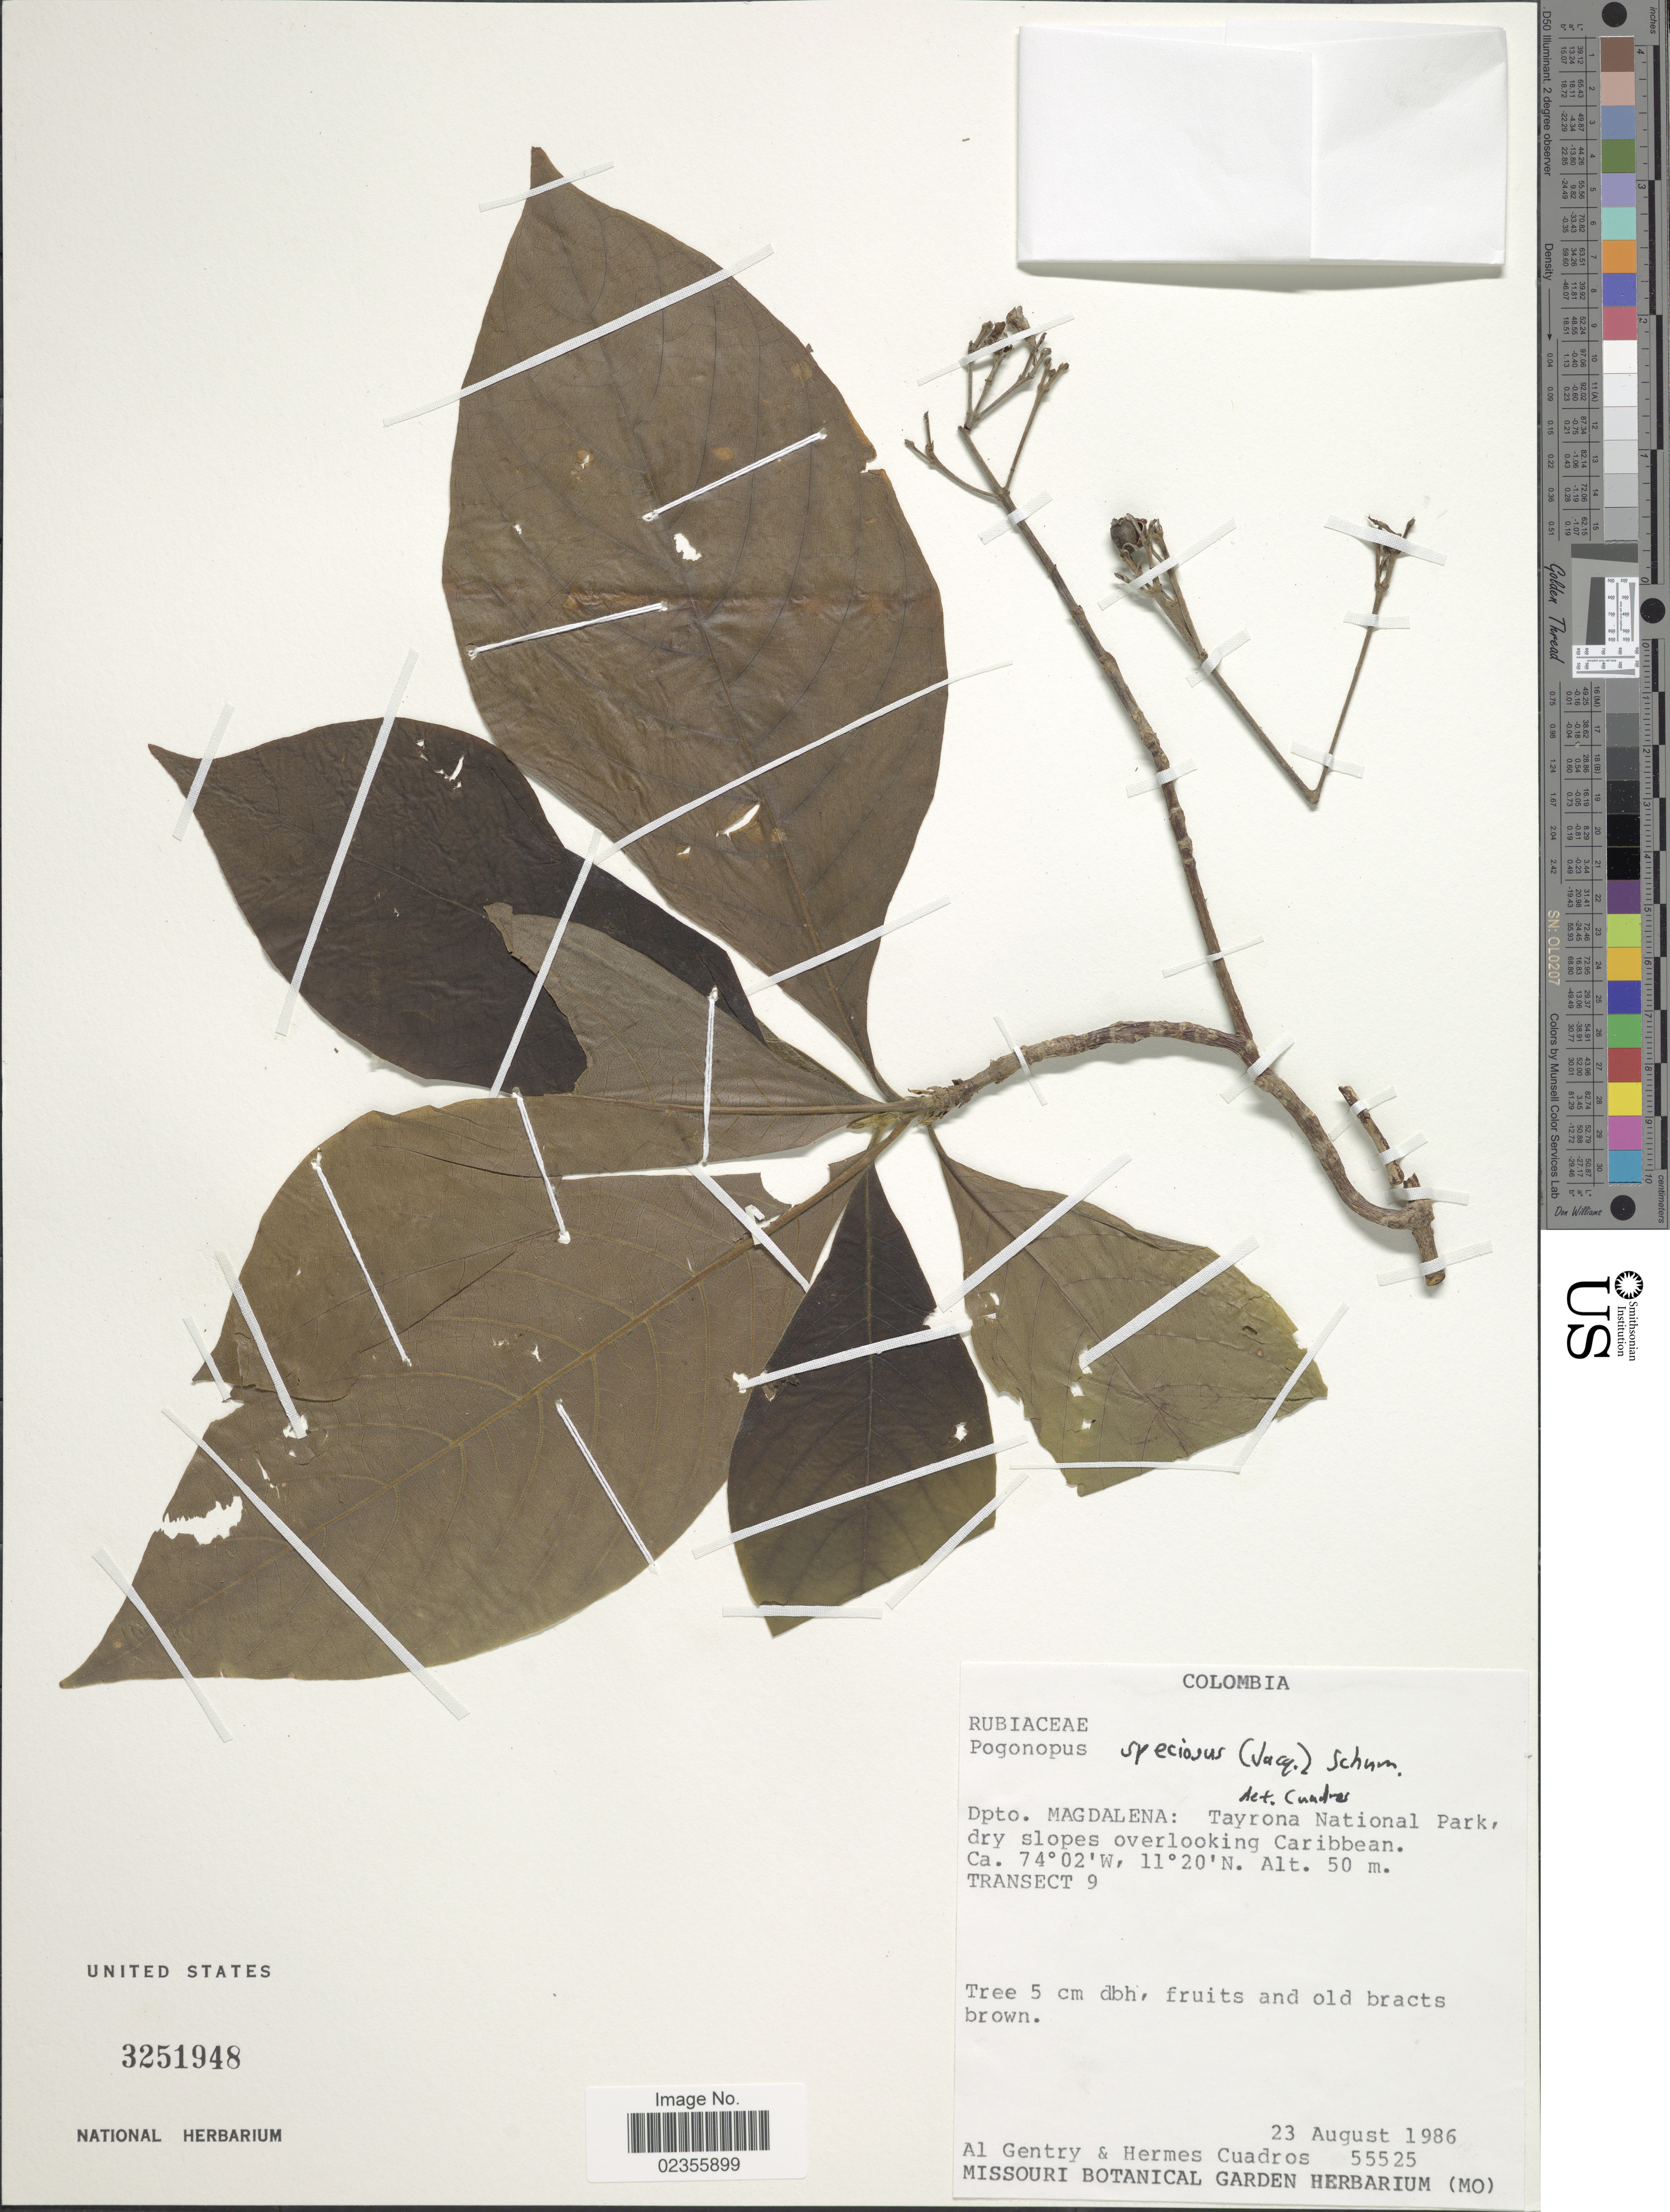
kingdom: Plantae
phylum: Tracheophyta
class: Magnoliopsida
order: Gentianales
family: Rubiaceae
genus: Pogonopus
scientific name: Pogonopus speciosus var. speciosus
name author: (Jacq.) K. Schum.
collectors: A. H. Gentry & H. Cuadros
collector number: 55525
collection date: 1986-08-23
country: Colombia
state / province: Magdalena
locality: Dpto. Magdalena: Tayrona National Park, dry slopes overlooking Caribbean. Transect 9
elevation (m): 50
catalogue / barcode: US 3251948